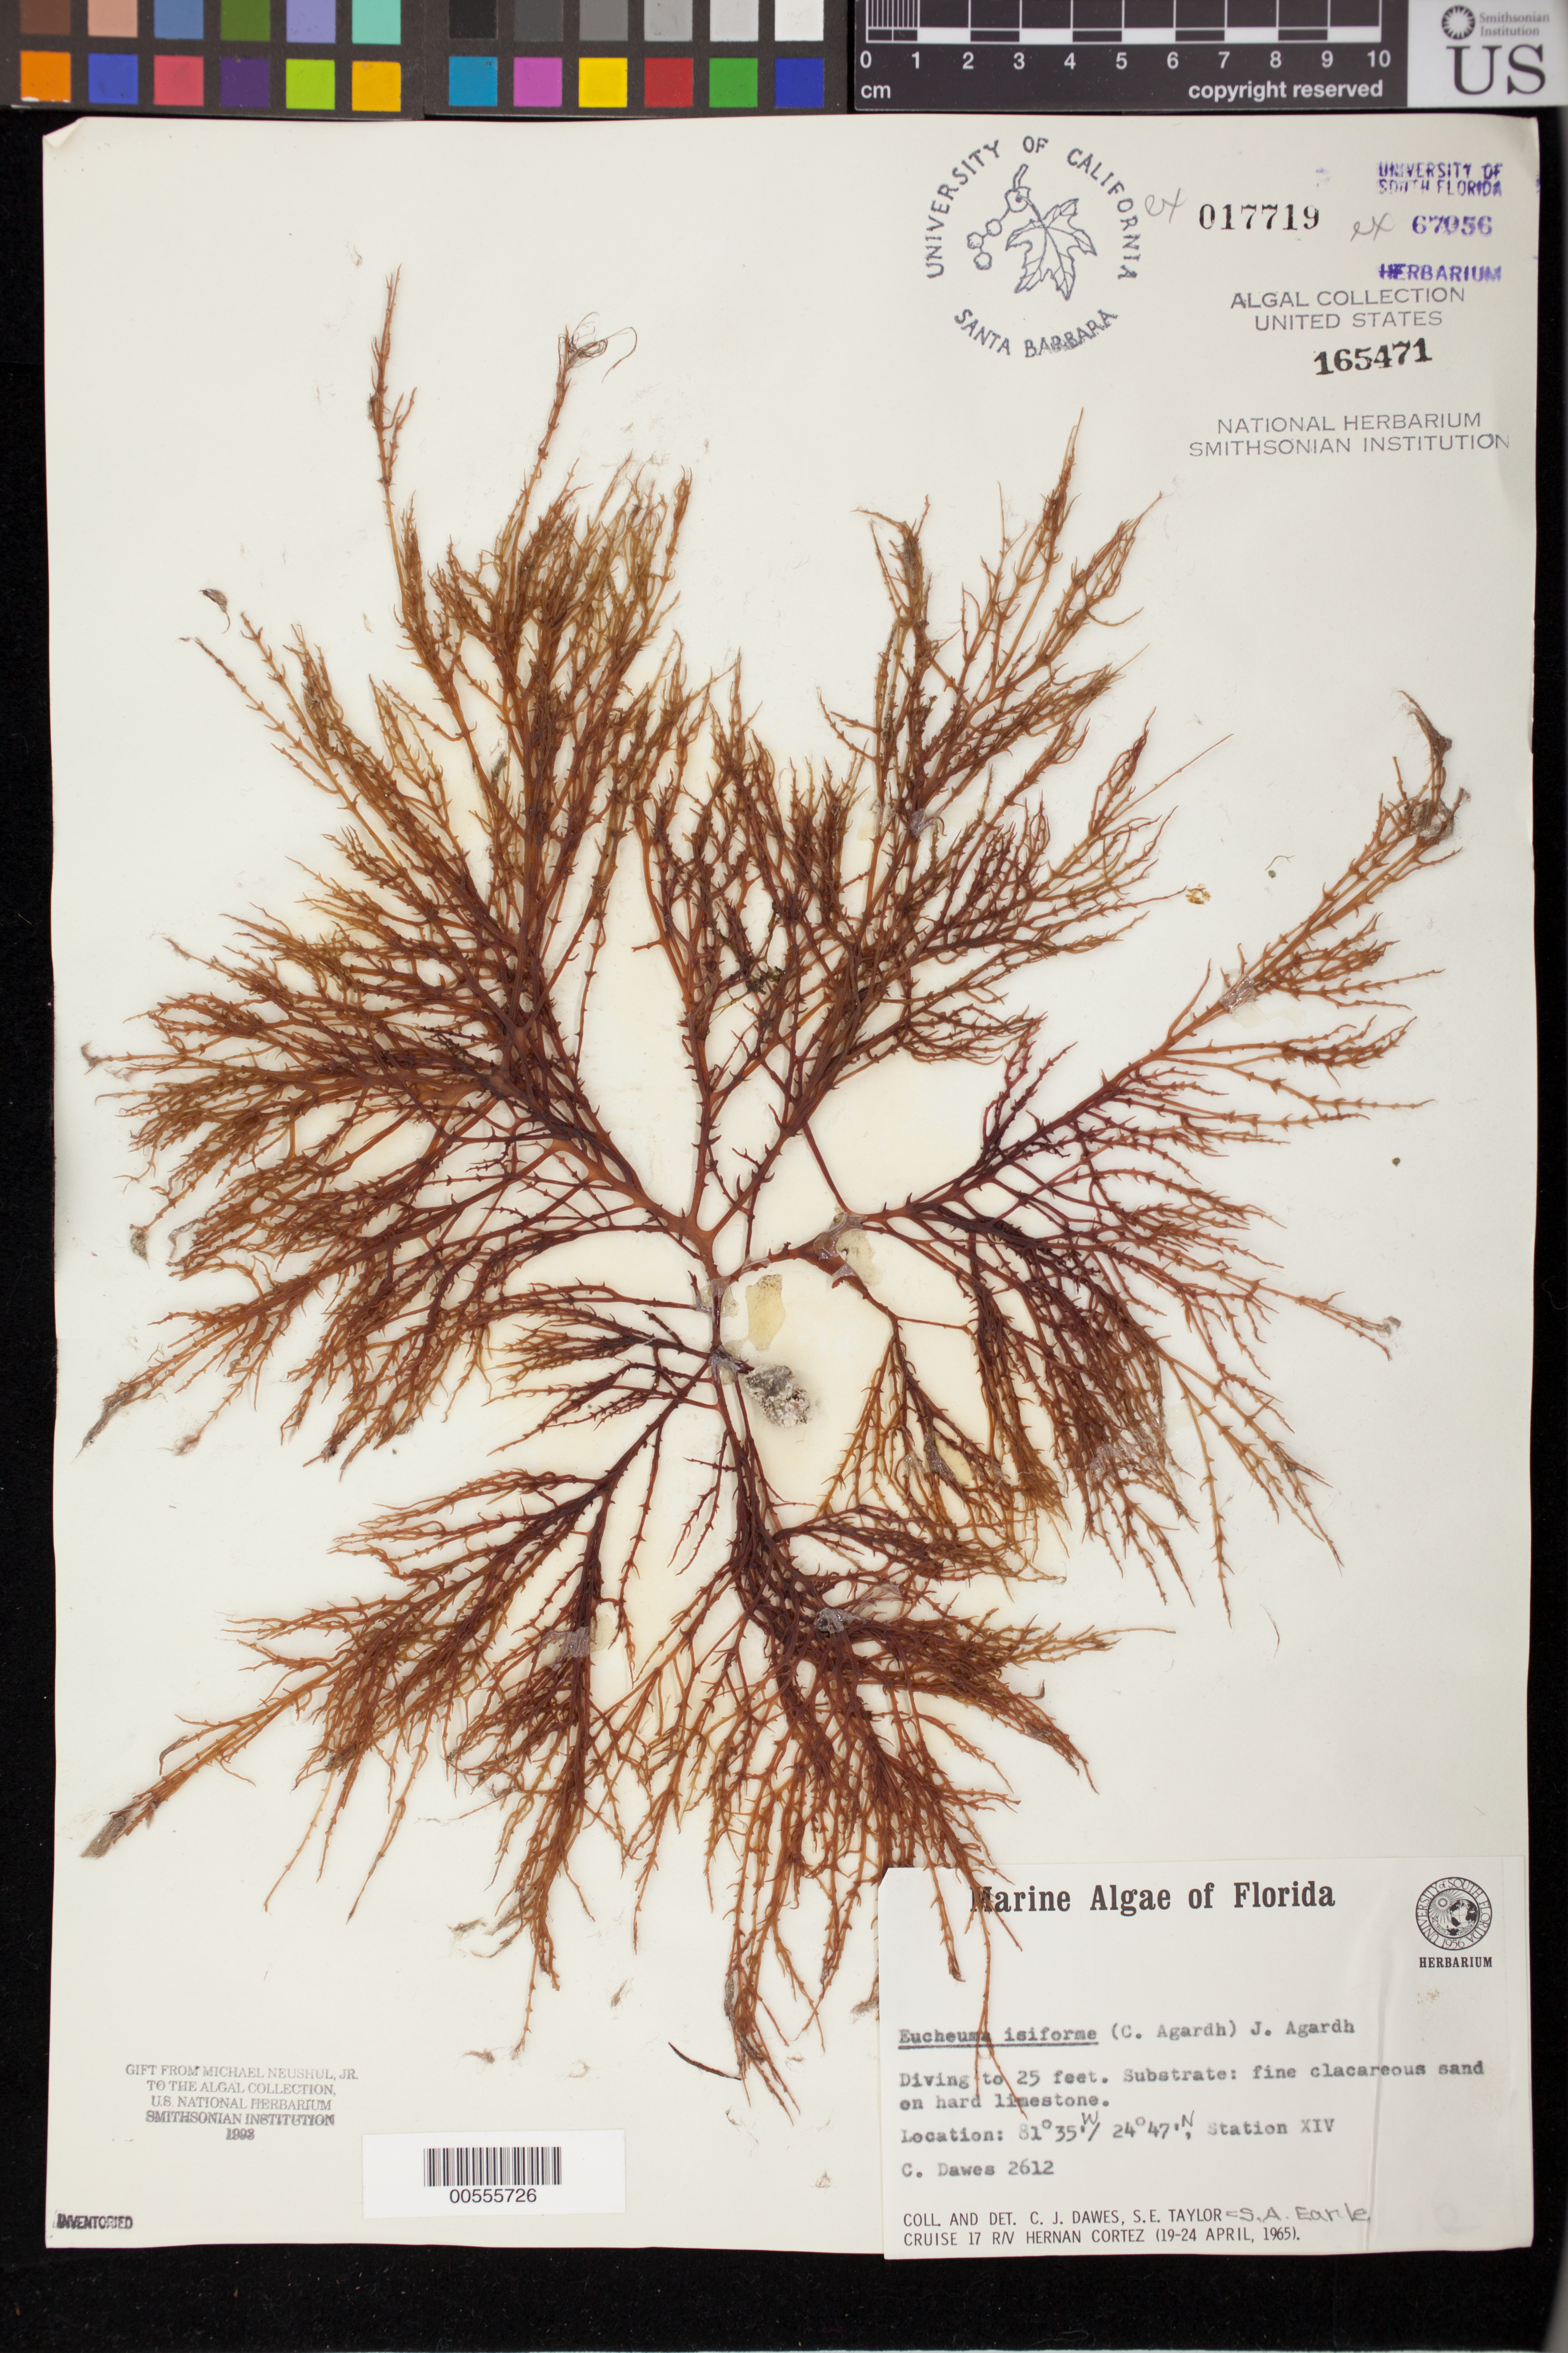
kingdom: Plantae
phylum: Rhodophyta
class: Florideophyceae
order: Gigartinales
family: Solieriaceae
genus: Eucheumatopsis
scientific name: Eucheumatopsis isiformis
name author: (C. Agardh) M.L. Núñez-Resendiz et al.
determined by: Algae name updating Project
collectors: C. Dawes & S. A. Earle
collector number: CJD 2612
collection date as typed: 19 Apr 1965 to 24 Apr 1965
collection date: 1965-04-19/1965-04-24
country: United States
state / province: Florida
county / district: Monroe County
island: Florida Keys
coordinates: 24 47' N, 81 35' W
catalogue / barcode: US 165471